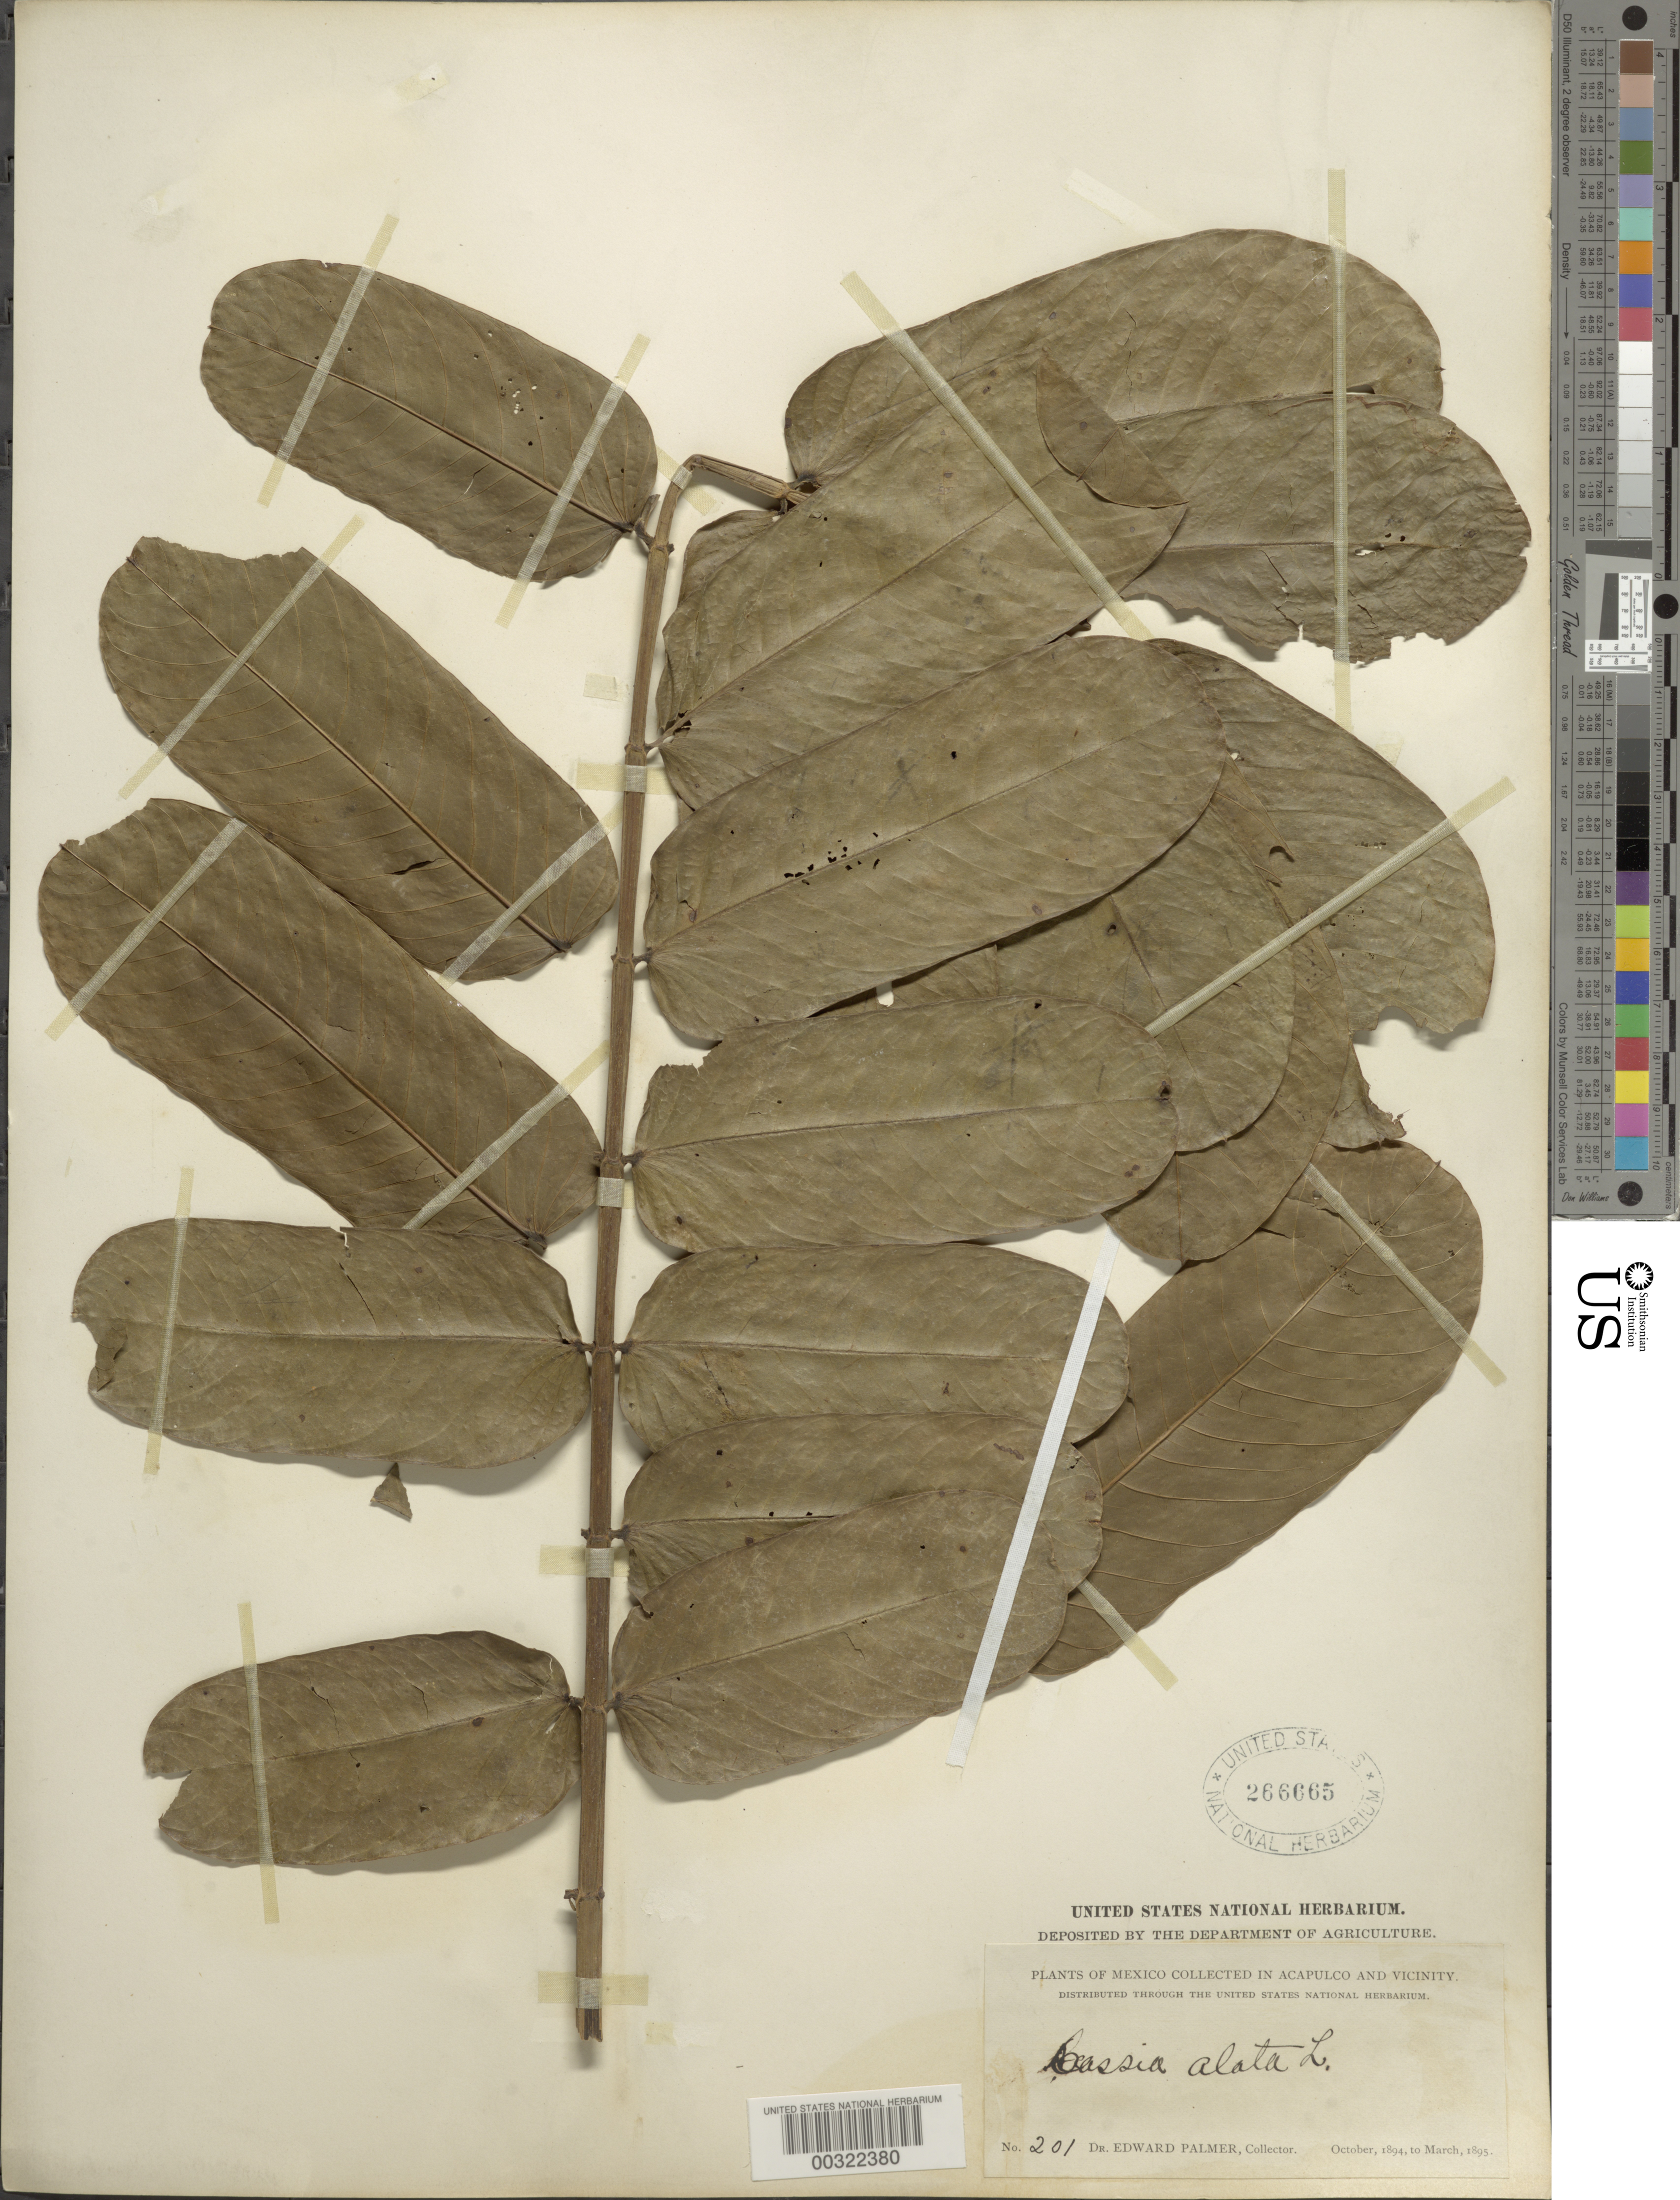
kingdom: Plantae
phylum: Tracheophyta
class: Magnoliopsida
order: Fabales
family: Fabaceae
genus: Senna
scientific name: Senna alata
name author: (L.) Roxb.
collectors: E. Palmer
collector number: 201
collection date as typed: Oct 1894 to -- Mar 1895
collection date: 1894-10/1895-03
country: Mexico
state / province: Guerrero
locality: Acapulco and vicinity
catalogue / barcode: US 266665